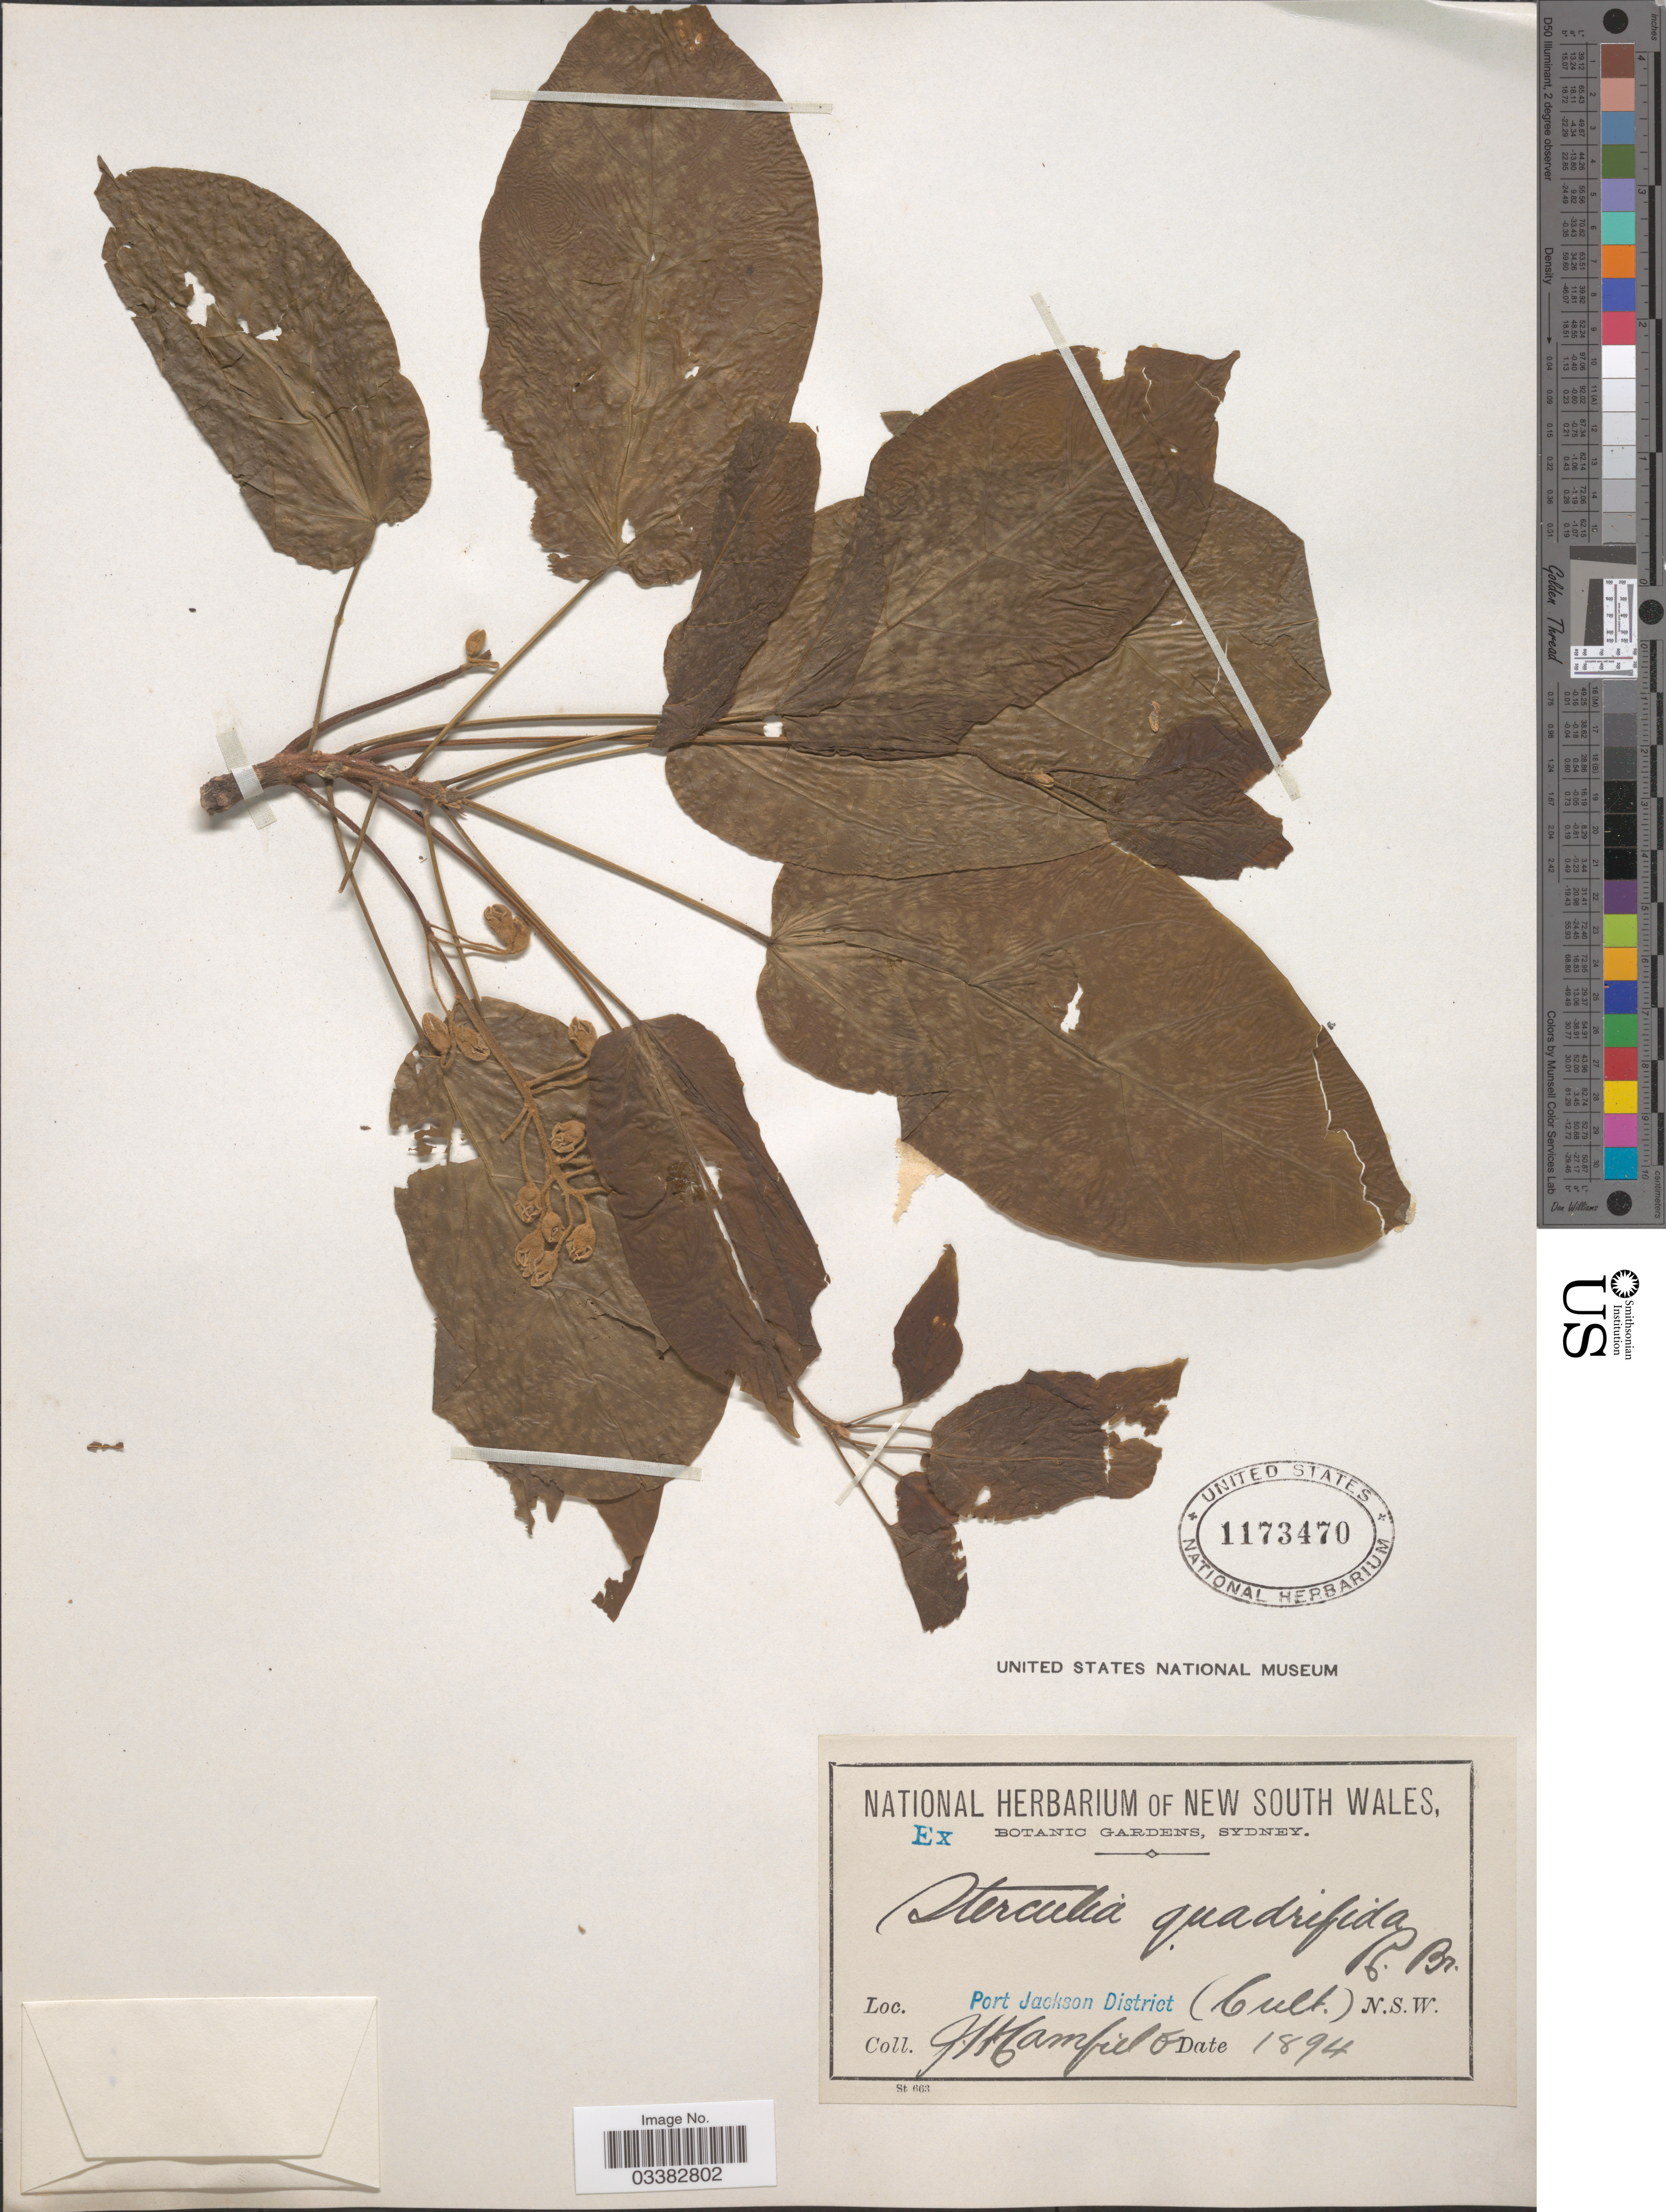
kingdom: Plantae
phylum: Tracheophyta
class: Magnoliopsida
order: Malvales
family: Malvaceae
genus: Sterculia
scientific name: Sterculia quadrifida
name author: R. Br.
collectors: J. Camfield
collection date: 1894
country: Australia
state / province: New South Wales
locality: Port Jackson District. N.S.W.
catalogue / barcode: US 1173470